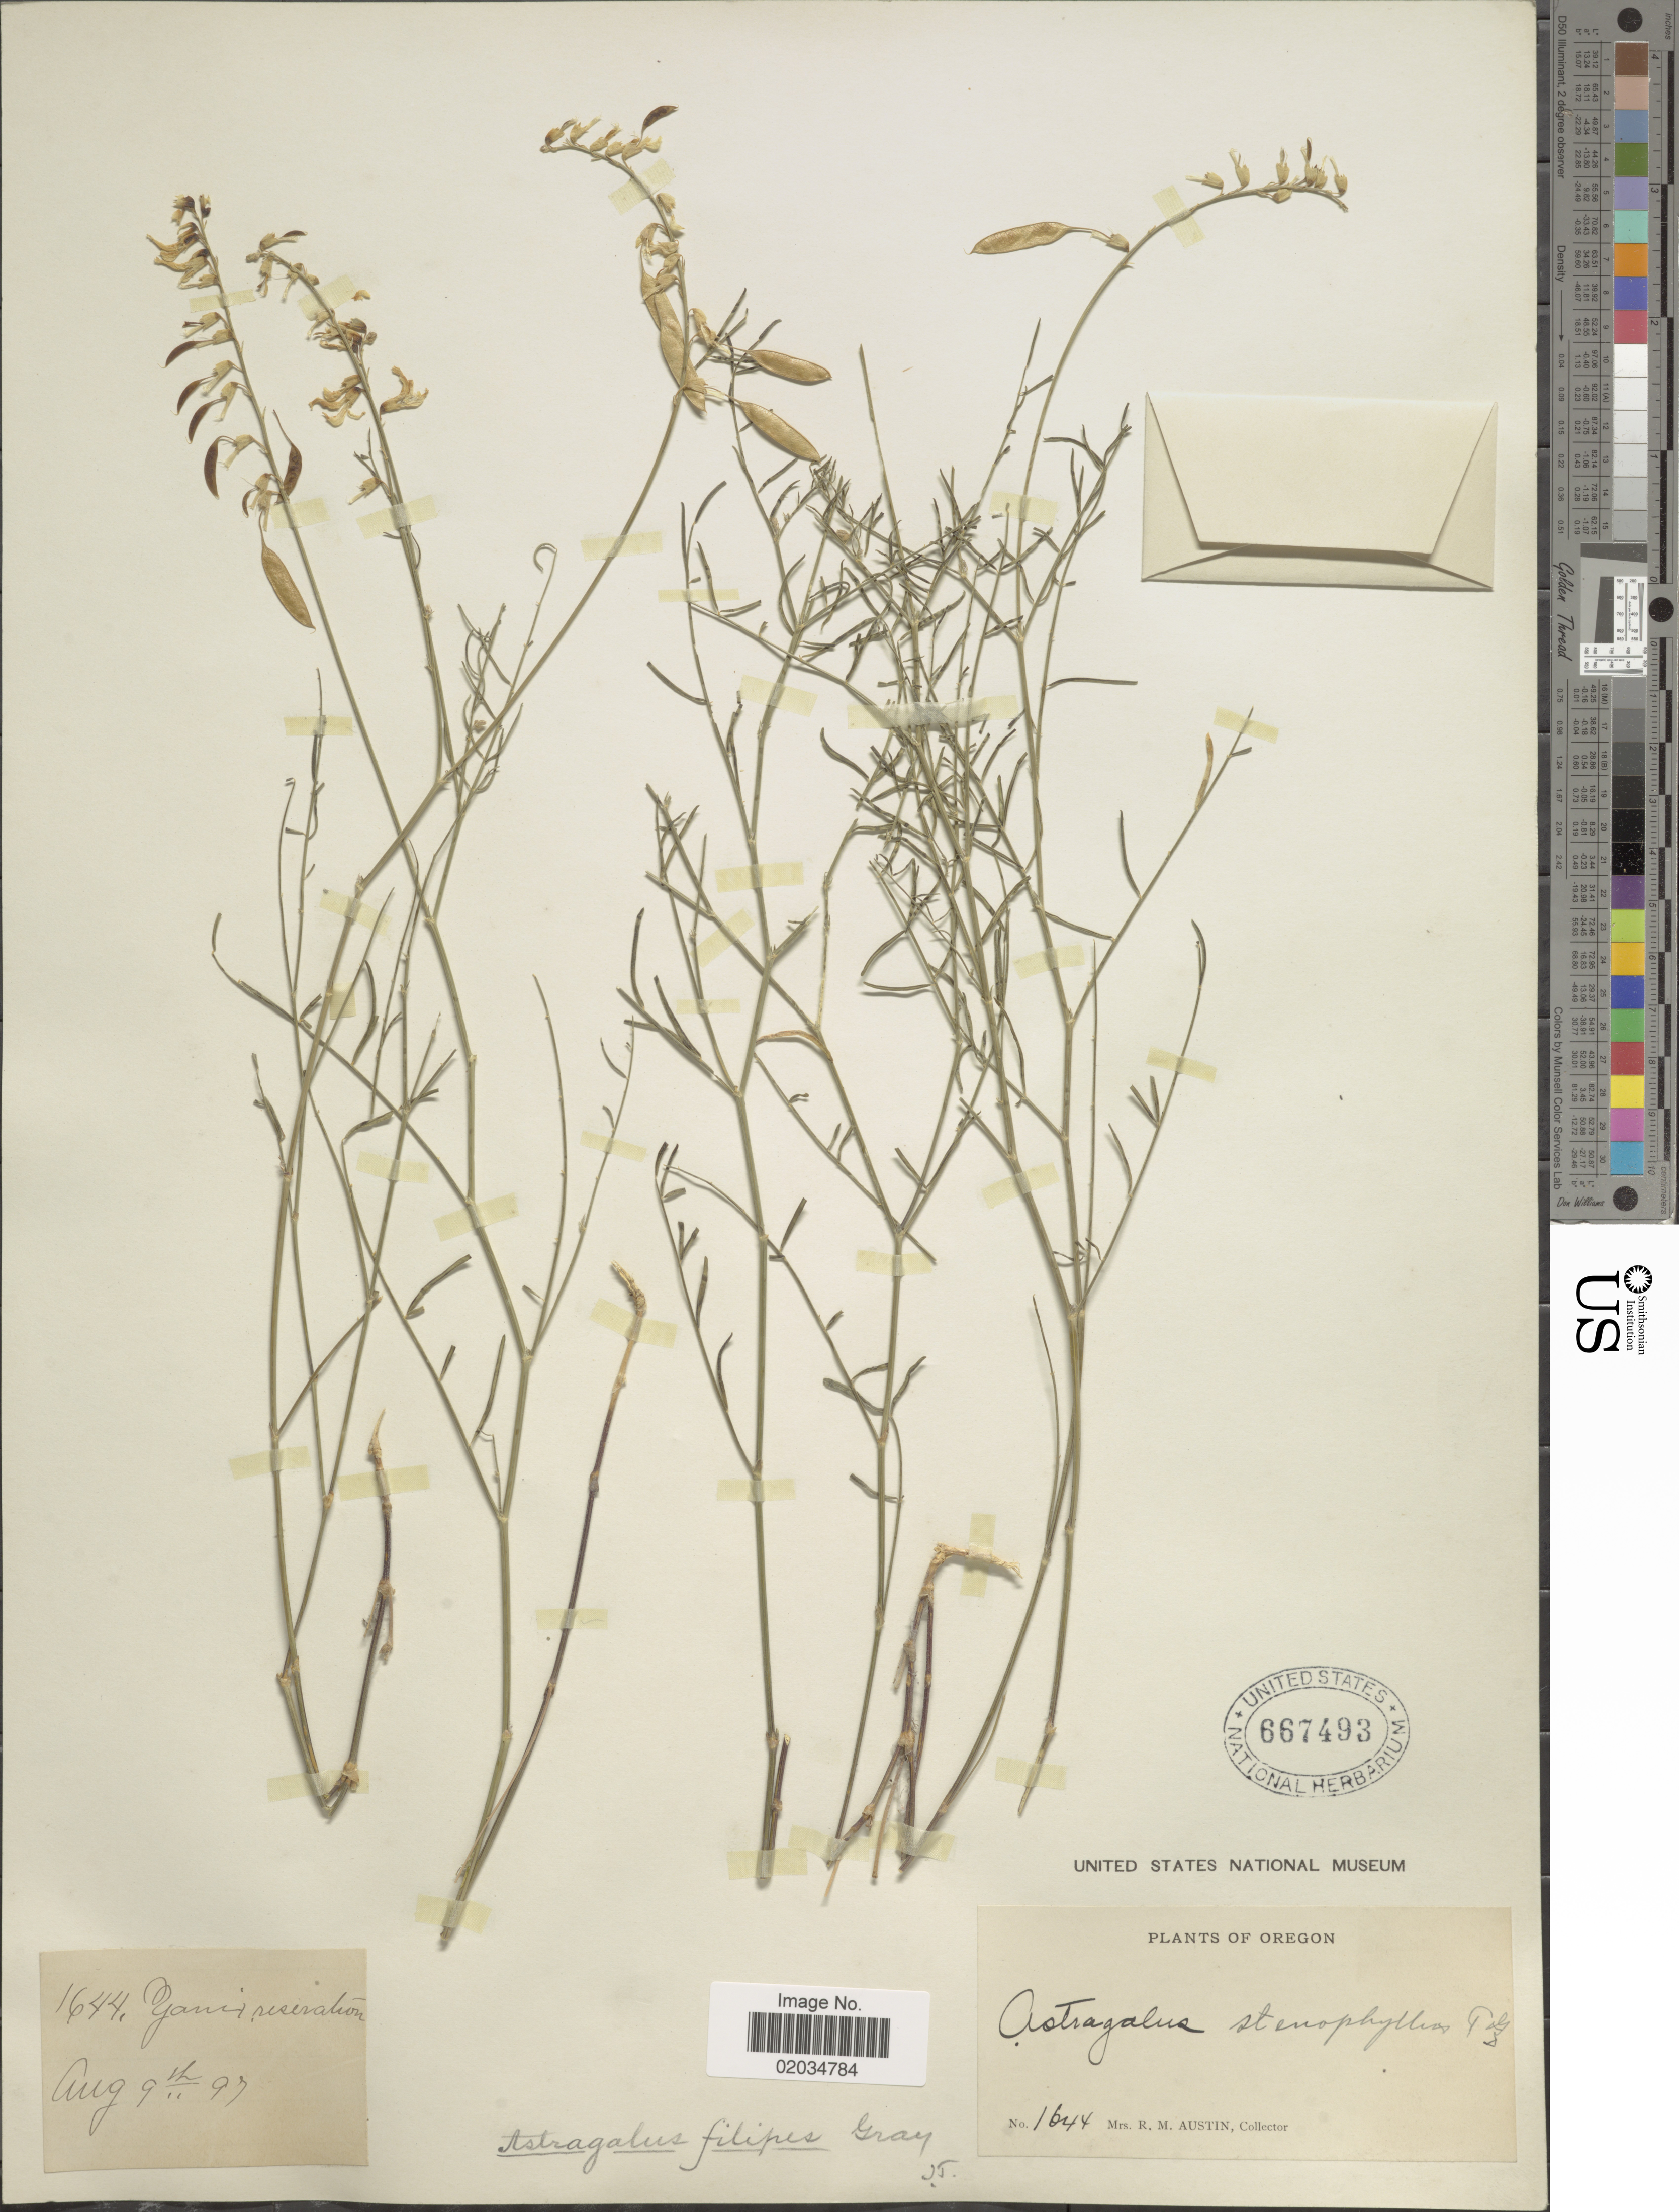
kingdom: Plantae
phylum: Tracheophyta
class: Magnoliopsida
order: Fabales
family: Fabaceae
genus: Astragalus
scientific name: Astragalus stenophyllus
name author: Torr. & A. Gray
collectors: R. Austin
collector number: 1644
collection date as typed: Transcribed d/m/y: 9/8/97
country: United States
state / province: Oregon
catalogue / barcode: US 667493